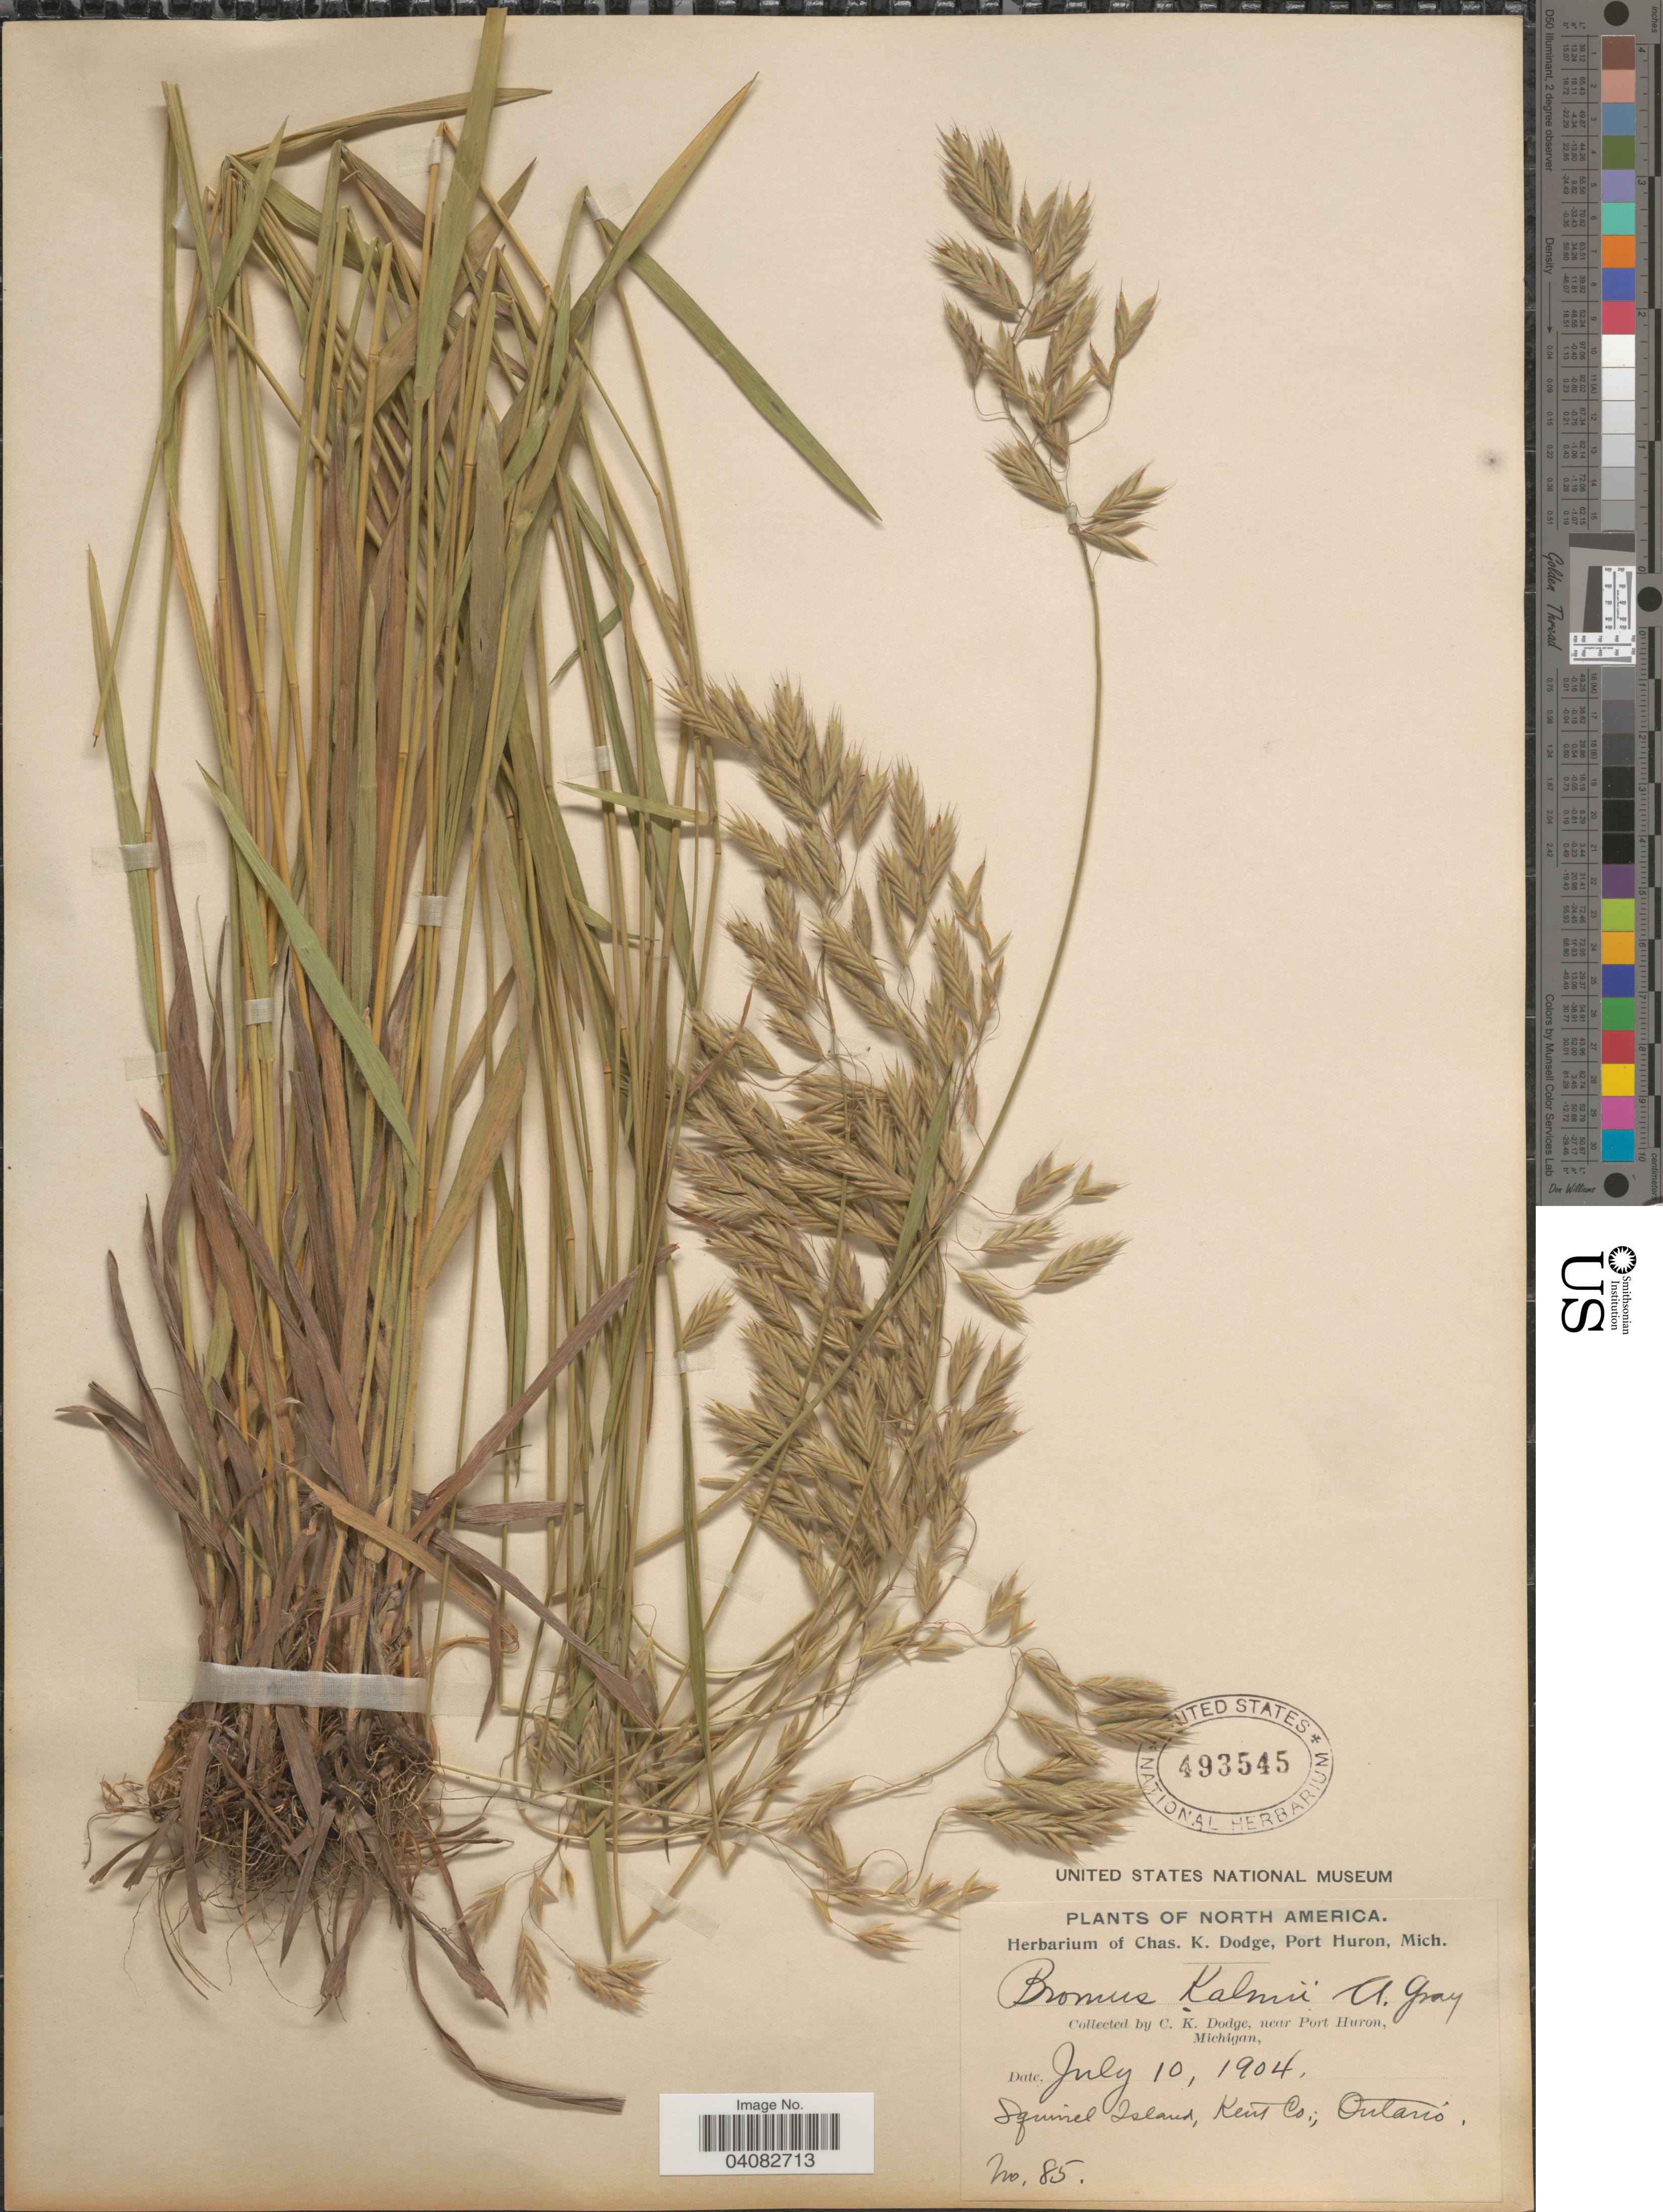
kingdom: Plantae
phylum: Tracheophyta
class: Liliopsida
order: Poales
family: Poaceae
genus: Bromus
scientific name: Bromus kalmii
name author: A. Gray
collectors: C. K. Dodge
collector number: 85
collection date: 1904-07-10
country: Canada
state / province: Ontario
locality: Near Port Huron. Squirrel Island, Kent Co., Ontario.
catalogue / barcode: US 493545